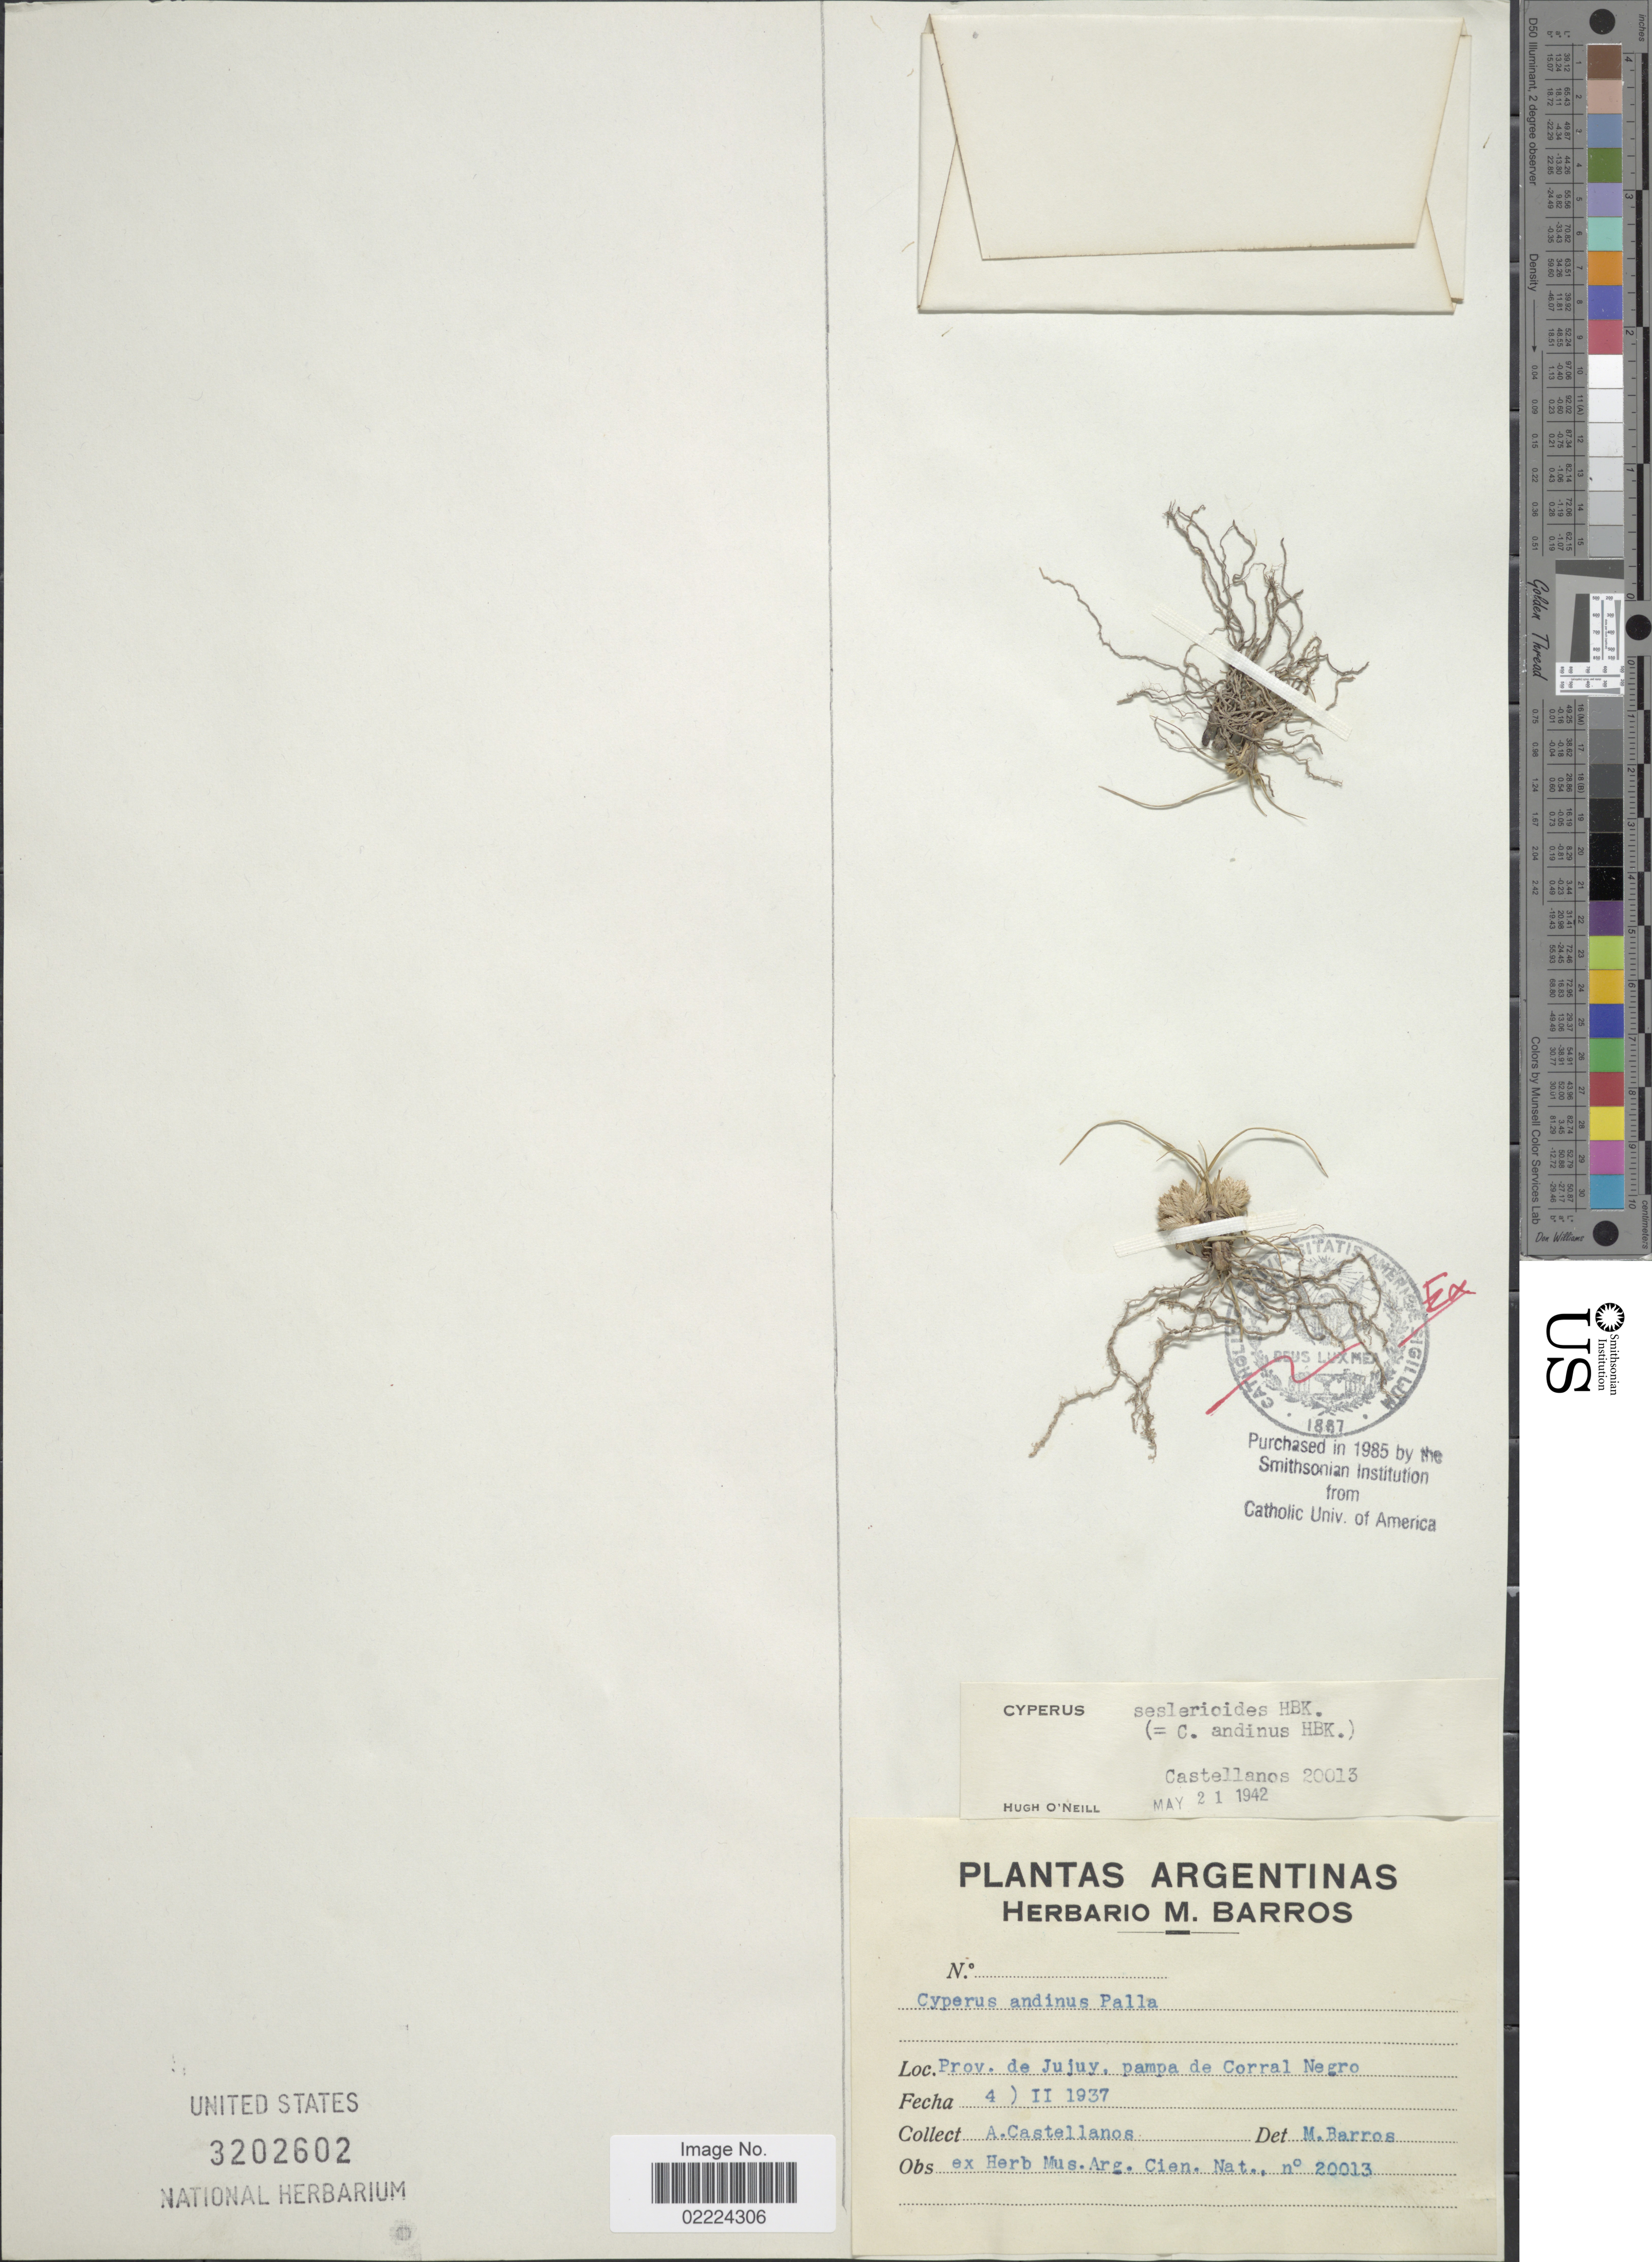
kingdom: Plantae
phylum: Tracheophyta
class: Liliopsida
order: Poales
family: Cyperaceae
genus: Cyperus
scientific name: Cyperus seslerioides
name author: Kunth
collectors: A. Castellanos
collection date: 1937-02-04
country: Argentina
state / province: Jujuy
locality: Pampa de Corral Negro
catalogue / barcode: US 3202602